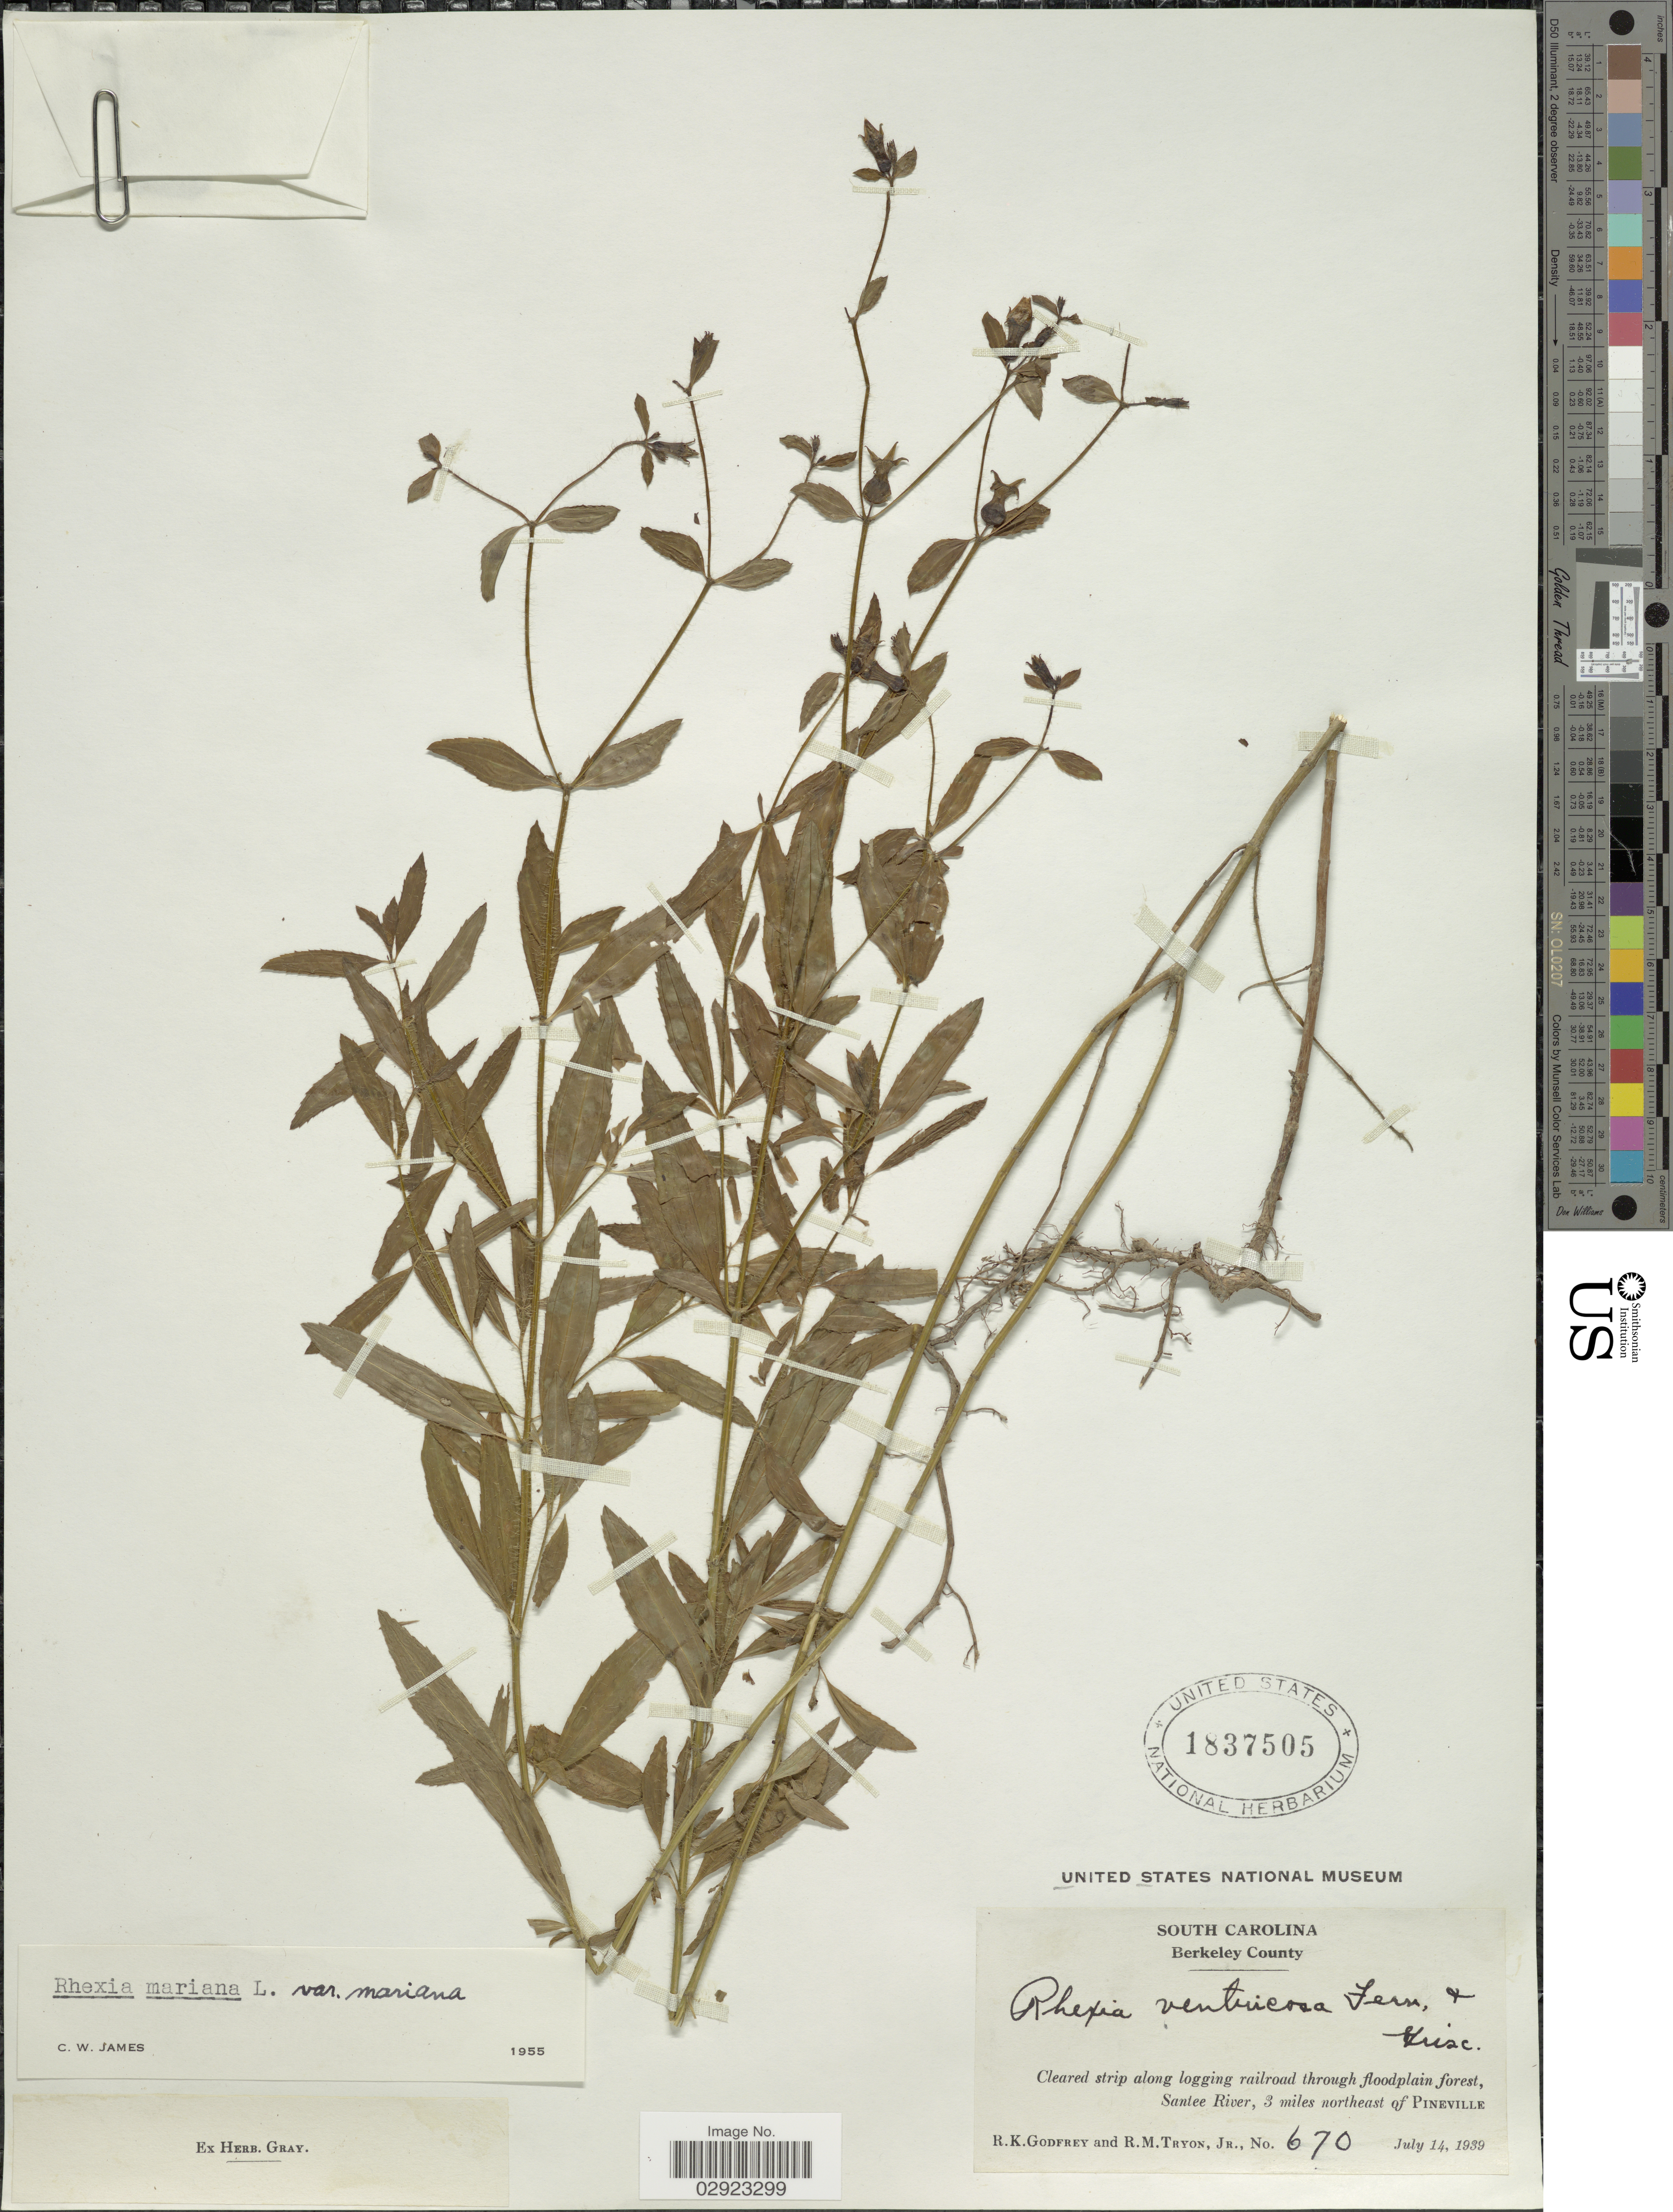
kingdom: Plantae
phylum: Tracheophyta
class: Magnoliopsida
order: Myrtales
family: Melastomataceae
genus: Rhexia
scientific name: Rhexia mariana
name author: L.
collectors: R. K. Godfrey & R. Tryon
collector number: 670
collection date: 1939-01-14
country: United States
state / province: South Carolina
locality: Berkeley County, Santee River, 3 miles northeast of Pineville.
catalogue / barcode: US 1837505